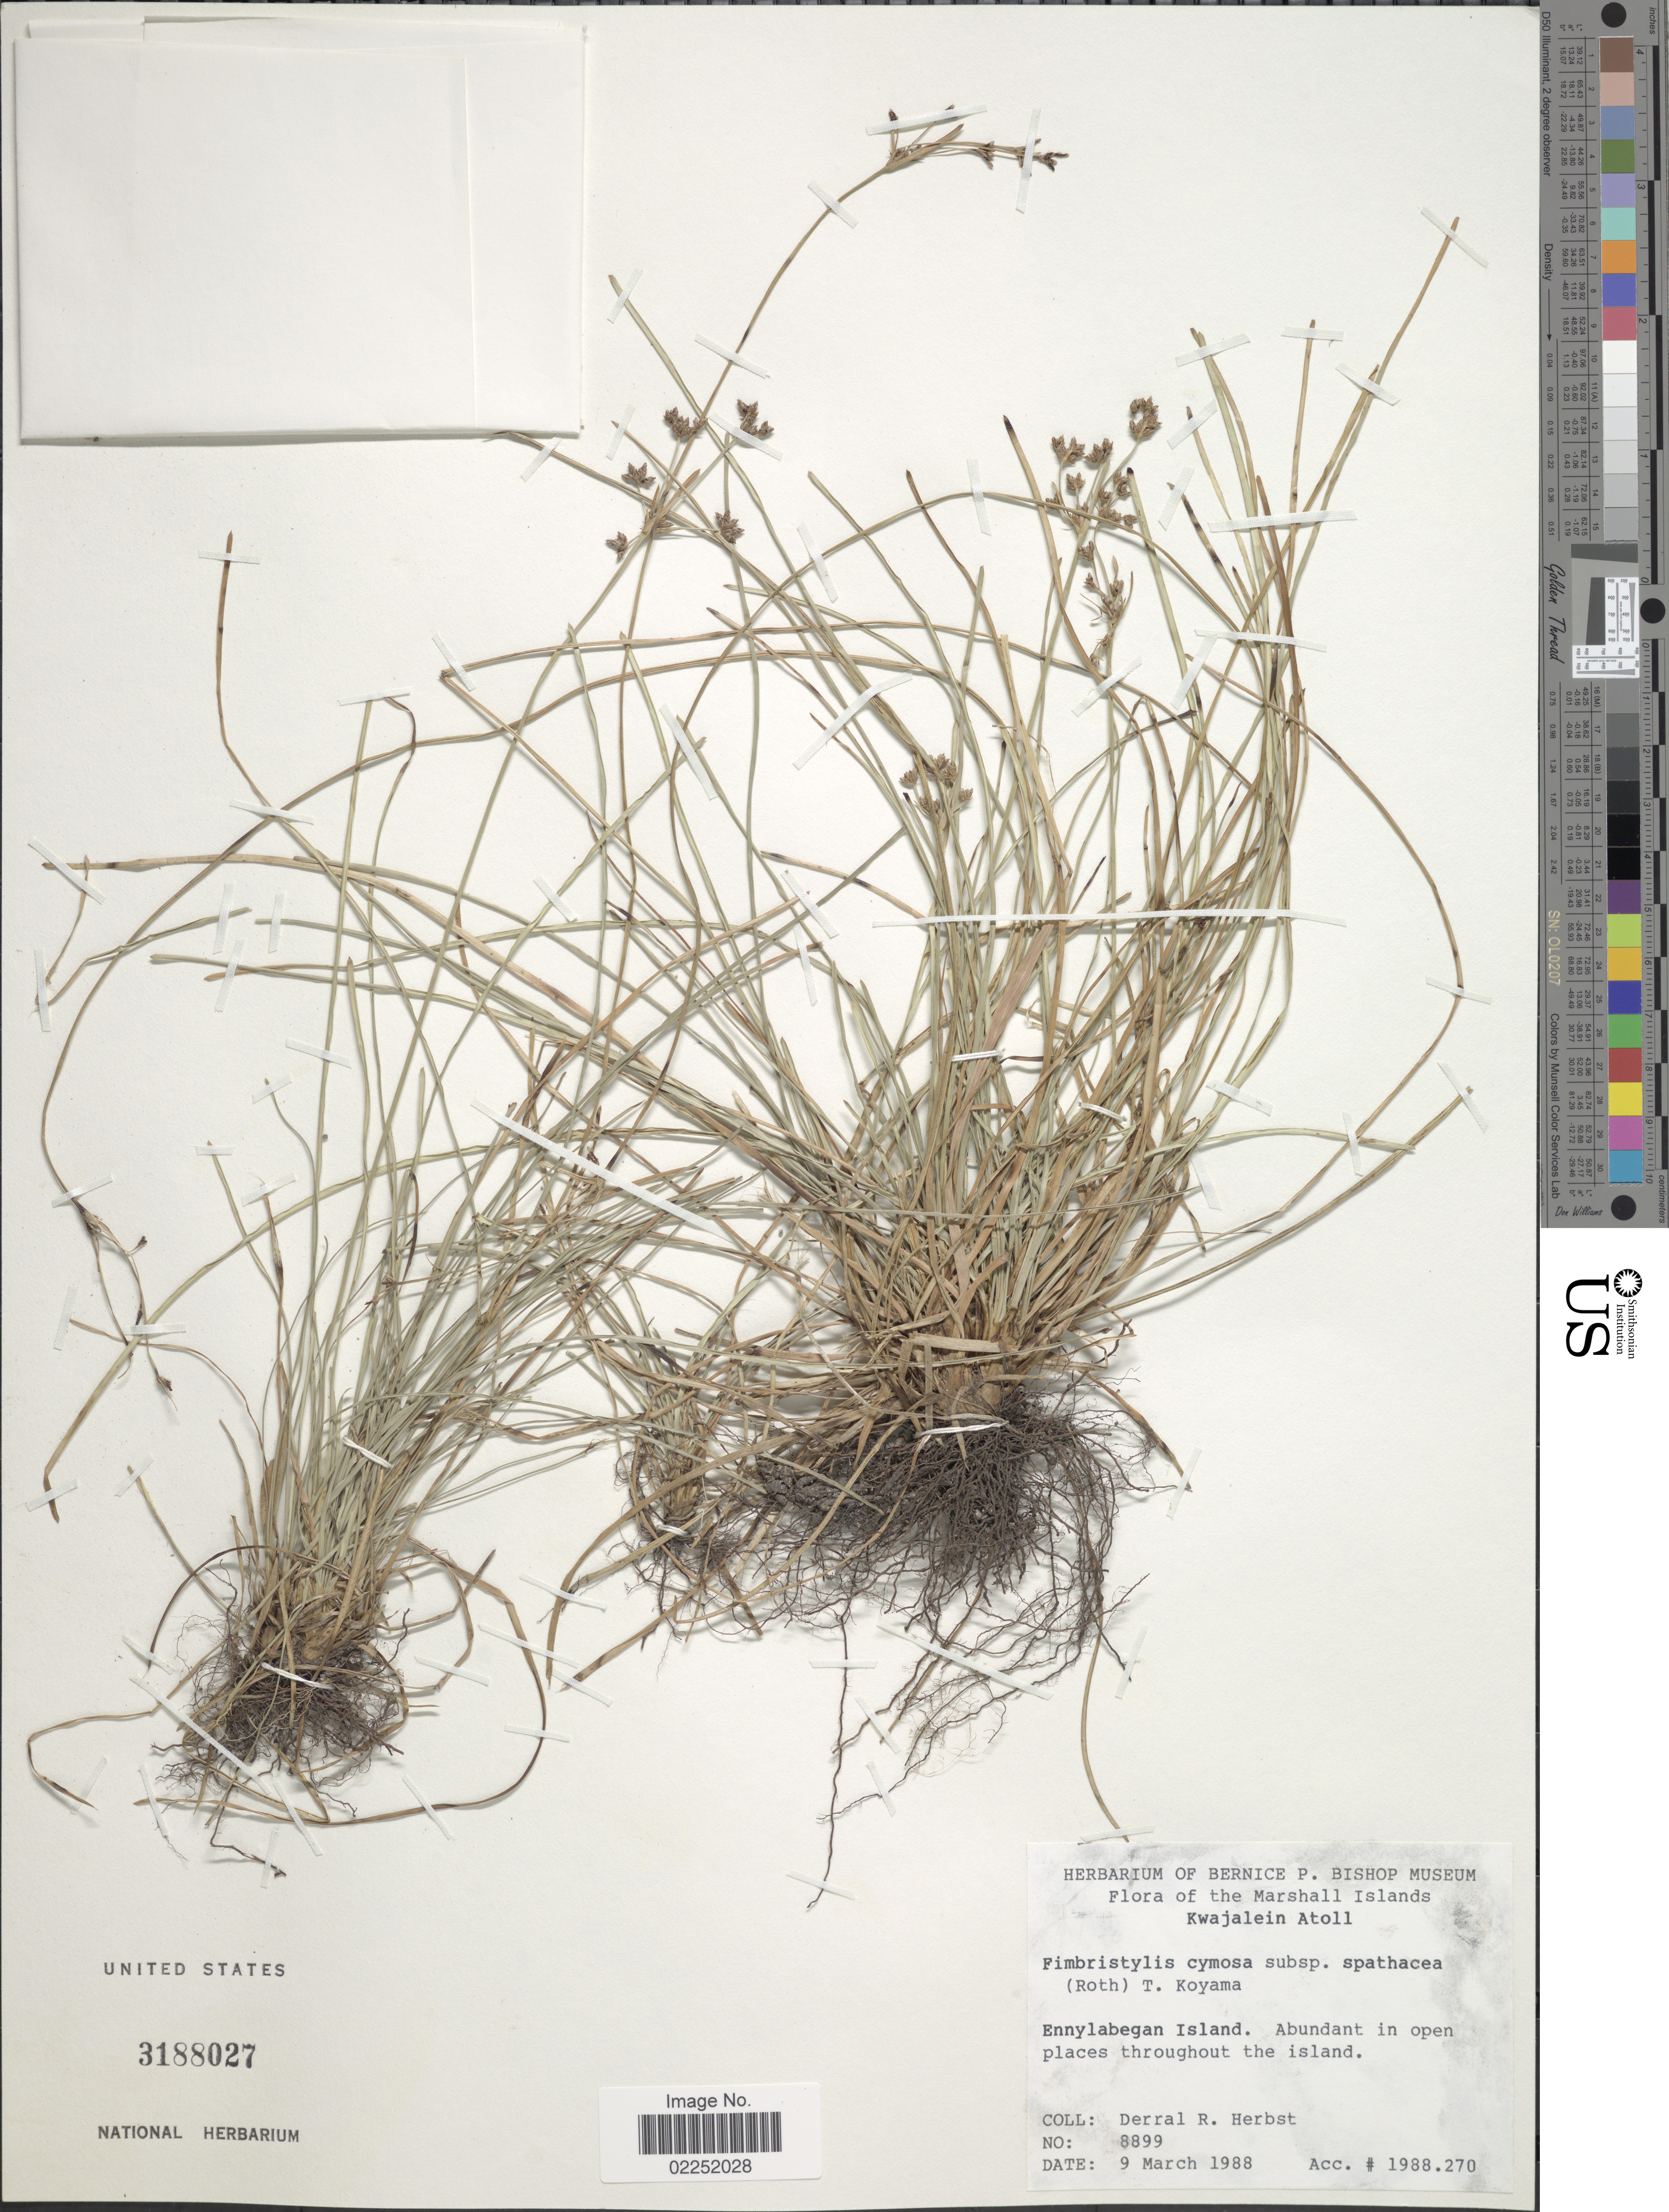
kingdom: Plantae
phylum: Tracheophyta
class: Liliopsida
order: Poales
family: Cyperaceae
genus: Fimbristylis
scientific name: Fimbristylis cymosa subsp. spathacea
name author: (Roth) T. Koyama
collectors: D. R. Herbst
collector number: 8899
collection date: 1988-03-09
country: Marshall Islands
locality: Kwajalein Atoll, Ennylabegan Island. Abundant in open places throughout the island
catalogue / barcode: US 3188027